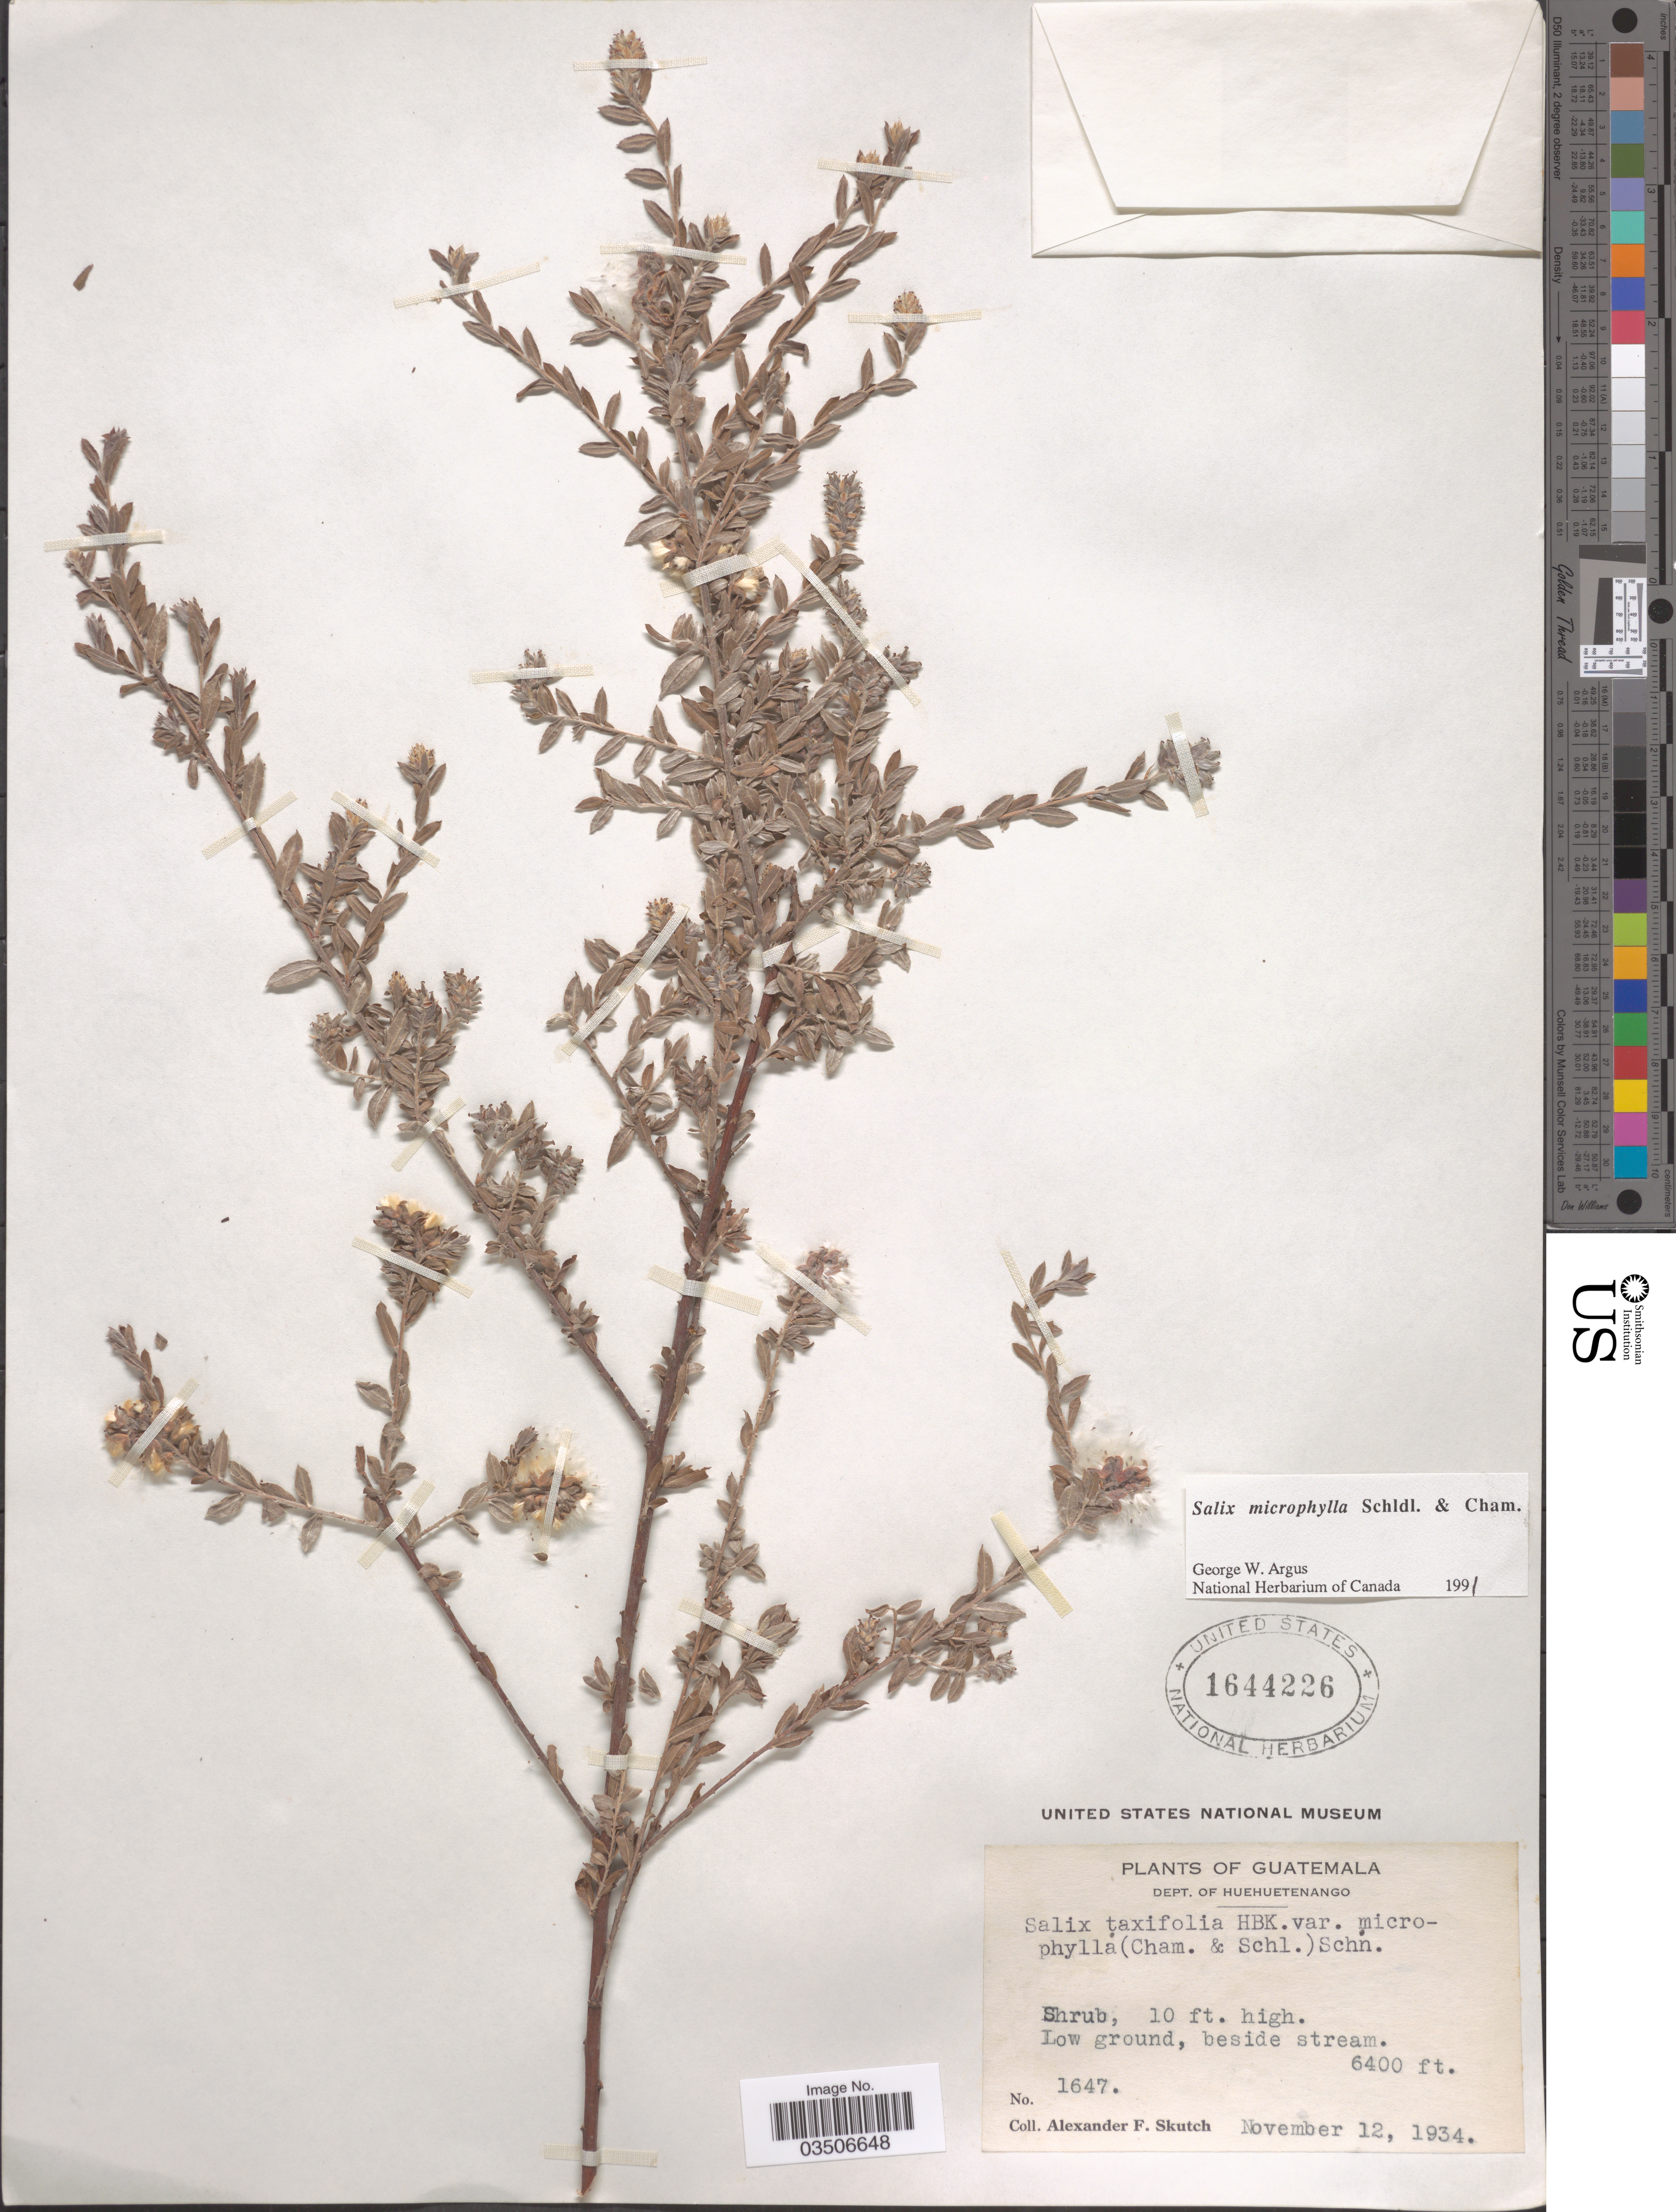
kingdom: Plantae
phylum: Tracheophyta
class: Magnoliopsida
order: Malpighiales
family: Salicaceae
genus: Salix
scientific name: Salix microphylla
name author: Schltdl. & Cham.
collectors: A. F. Skutch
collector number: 1647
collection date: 1934-11-12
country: Guatemala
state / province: Huehuetenango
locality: Dept. of Huehuetenango. Low ground, beside stream.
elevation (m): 1951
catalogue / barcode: US 1644226